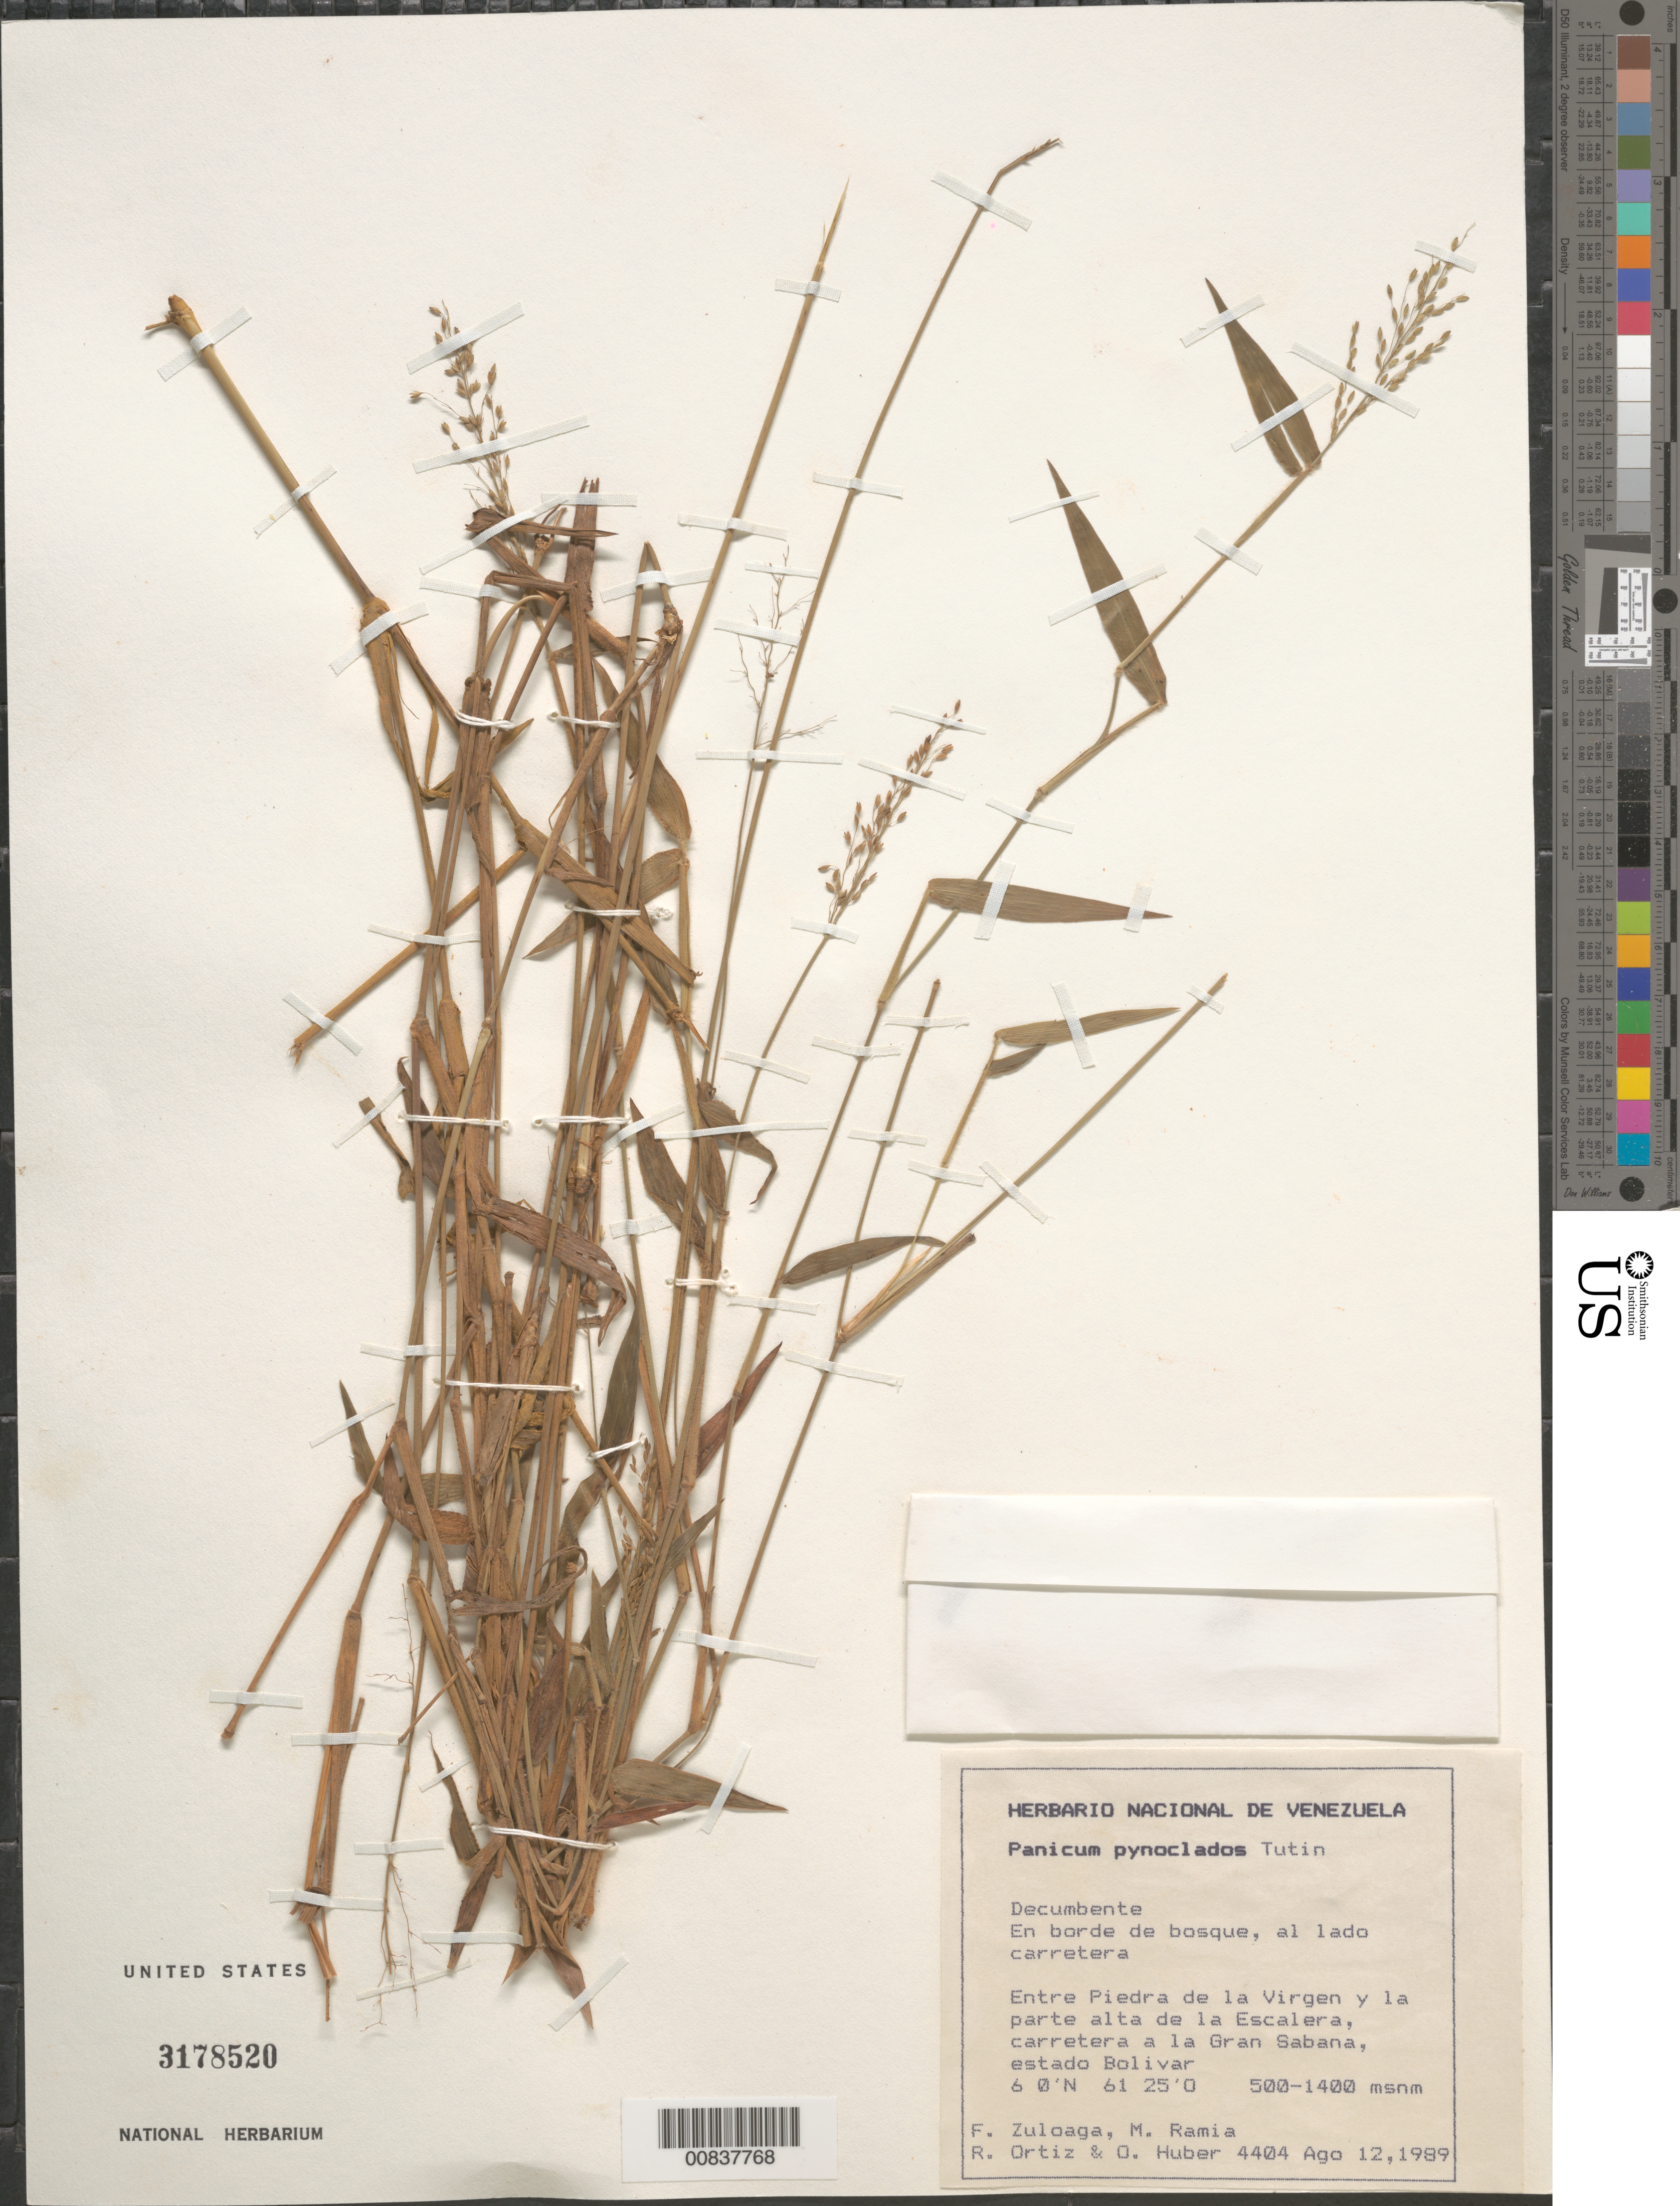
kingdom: Plantae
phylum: Tracheophyta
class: Liliopsida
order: Poales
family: Poaceae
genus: Panicum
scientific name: Panicum pycnoclados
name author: Tutin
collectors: F. O. Zuloaga, M. Ramia, R. Ortíz & O. Huber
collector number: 4404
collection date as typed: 12-Aug-89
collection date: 1989-08-12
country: Venezuela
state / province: Bolívar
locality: Gran Sabana, entre Piedra de la Virgen y la parte alta de la Escalera, carretera a la Gran Sabana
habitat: Edge of forest, roadside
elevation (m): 500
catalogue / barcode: US 3178520